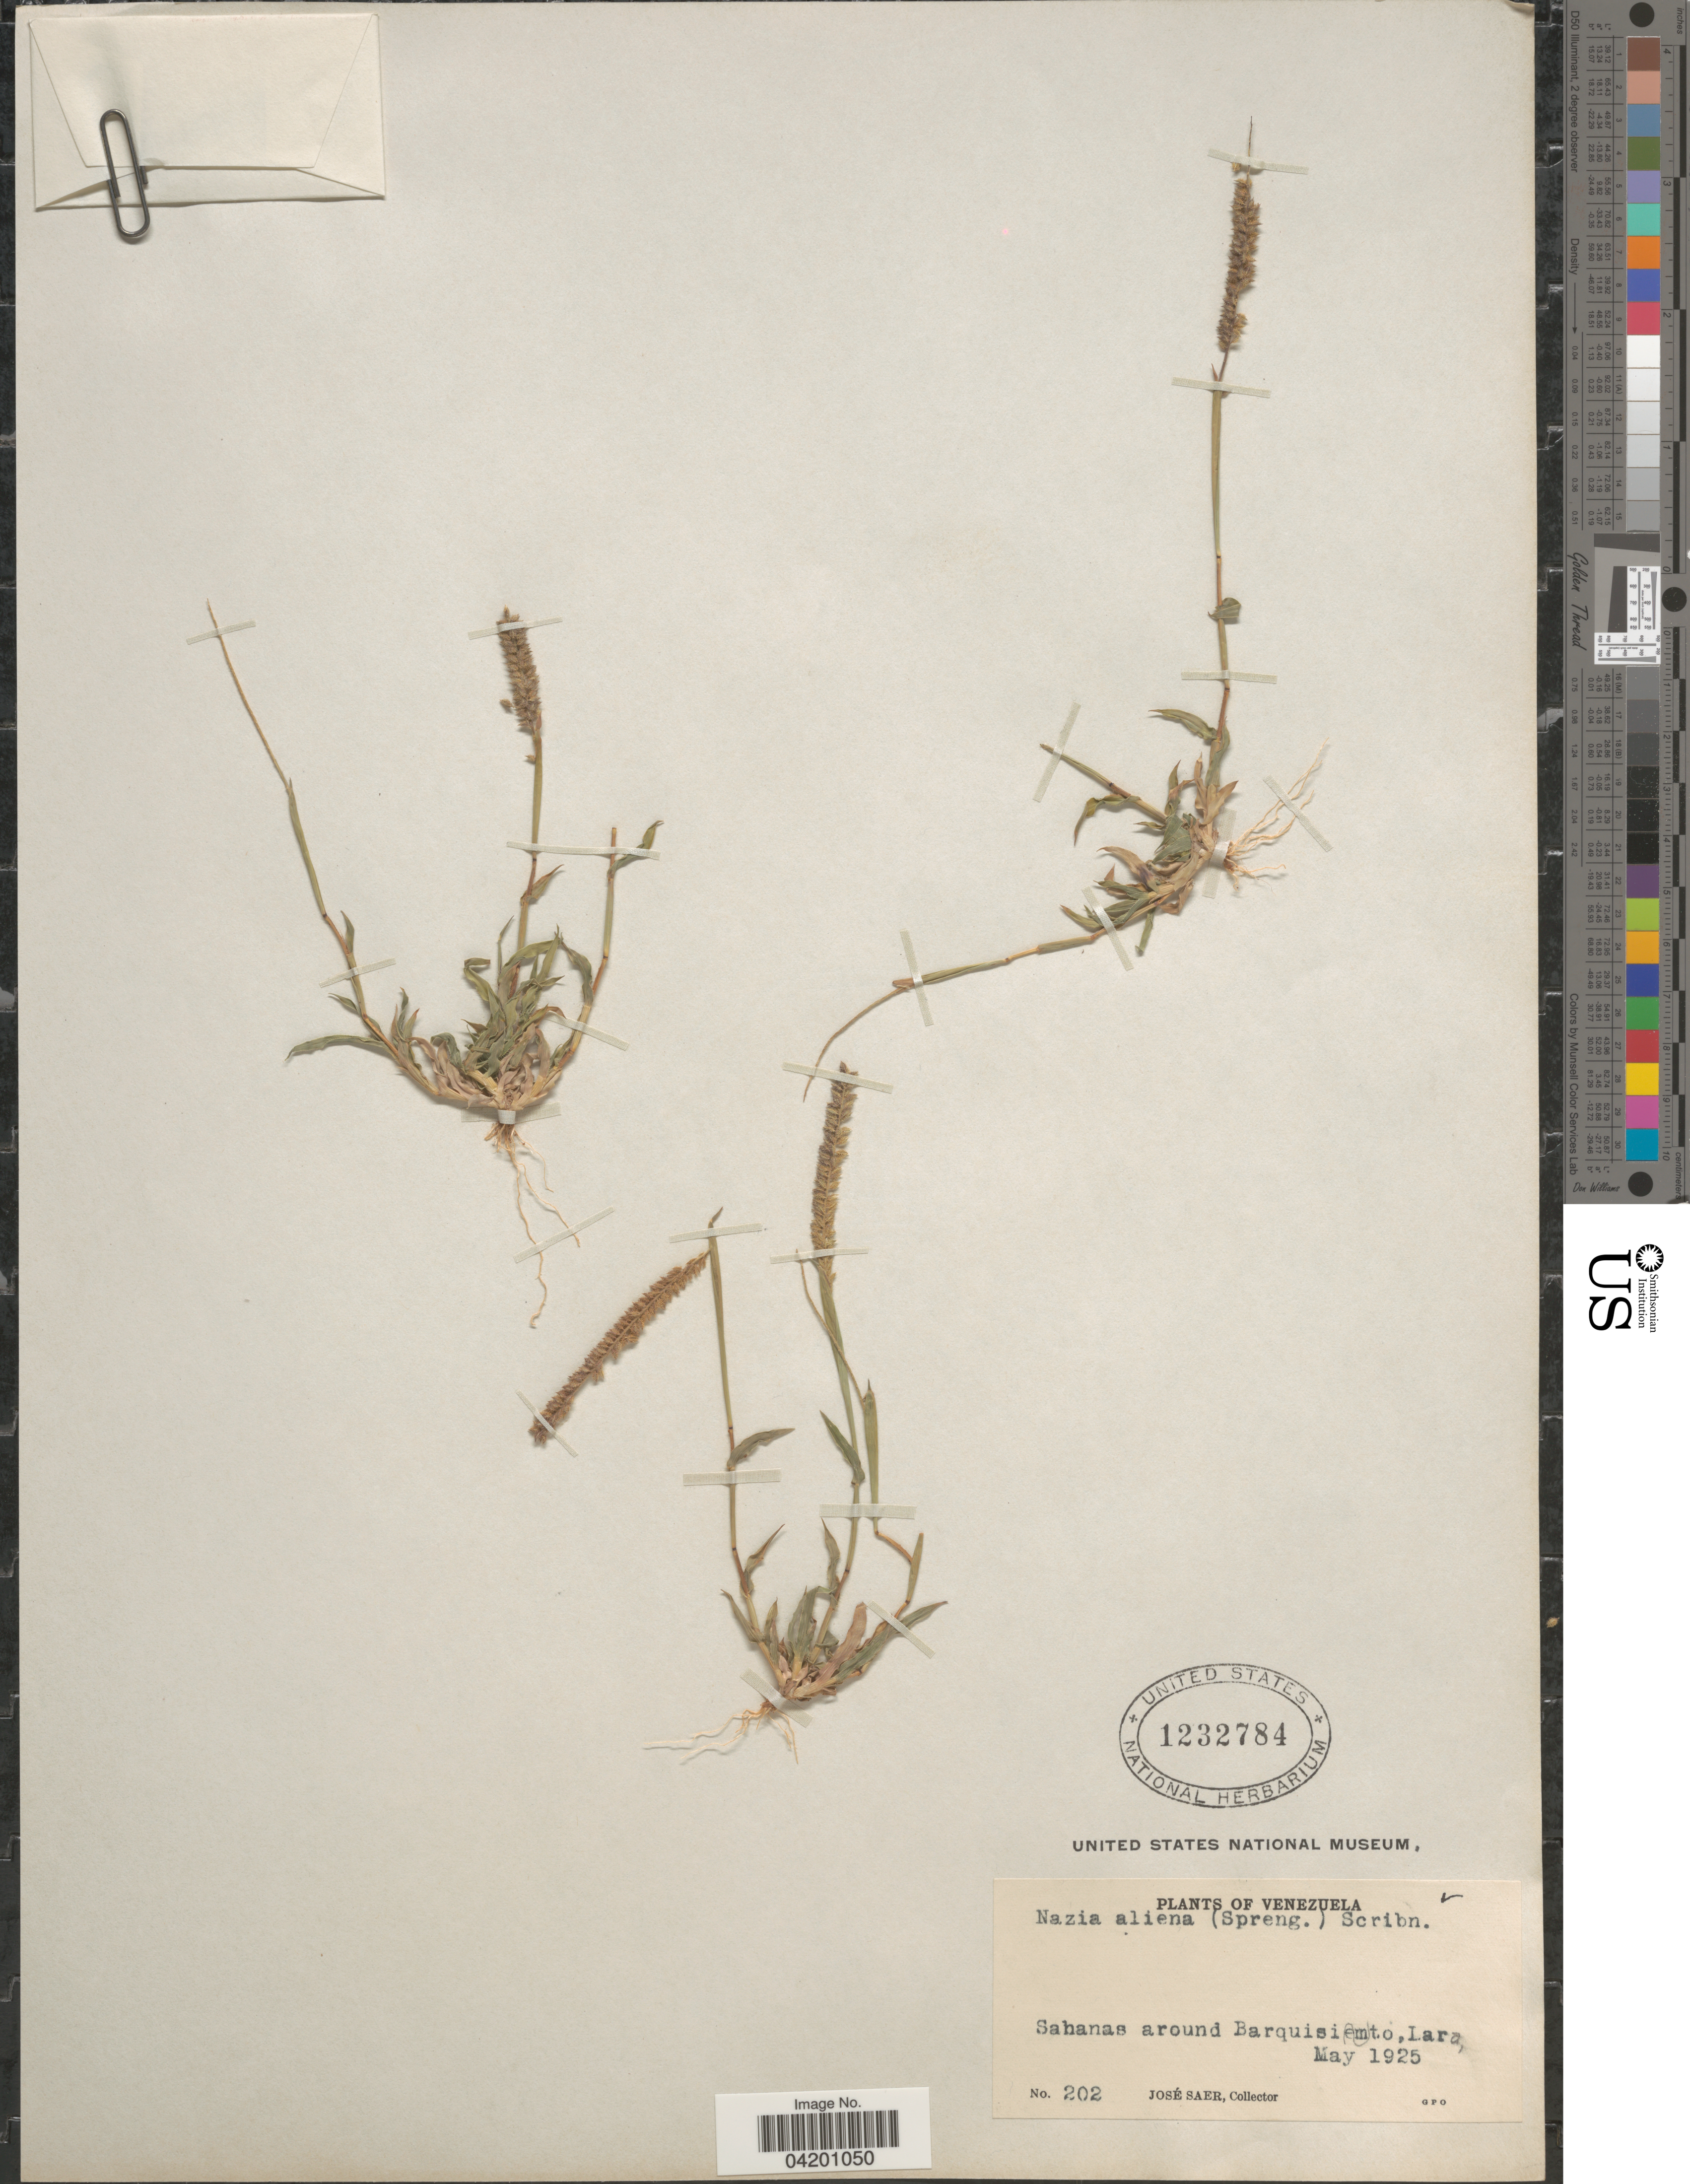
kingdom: Plantae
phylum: Tracheophyta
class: Liliopsida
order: Poales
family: Poaceae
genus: Tragus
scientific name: Tragus berteronianus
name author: Schult.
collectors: J. Saer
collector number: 202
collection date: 1925-05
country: Venezuela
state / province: Lara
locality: Sabanas around Barquisimeto.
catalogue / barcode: US 1232784